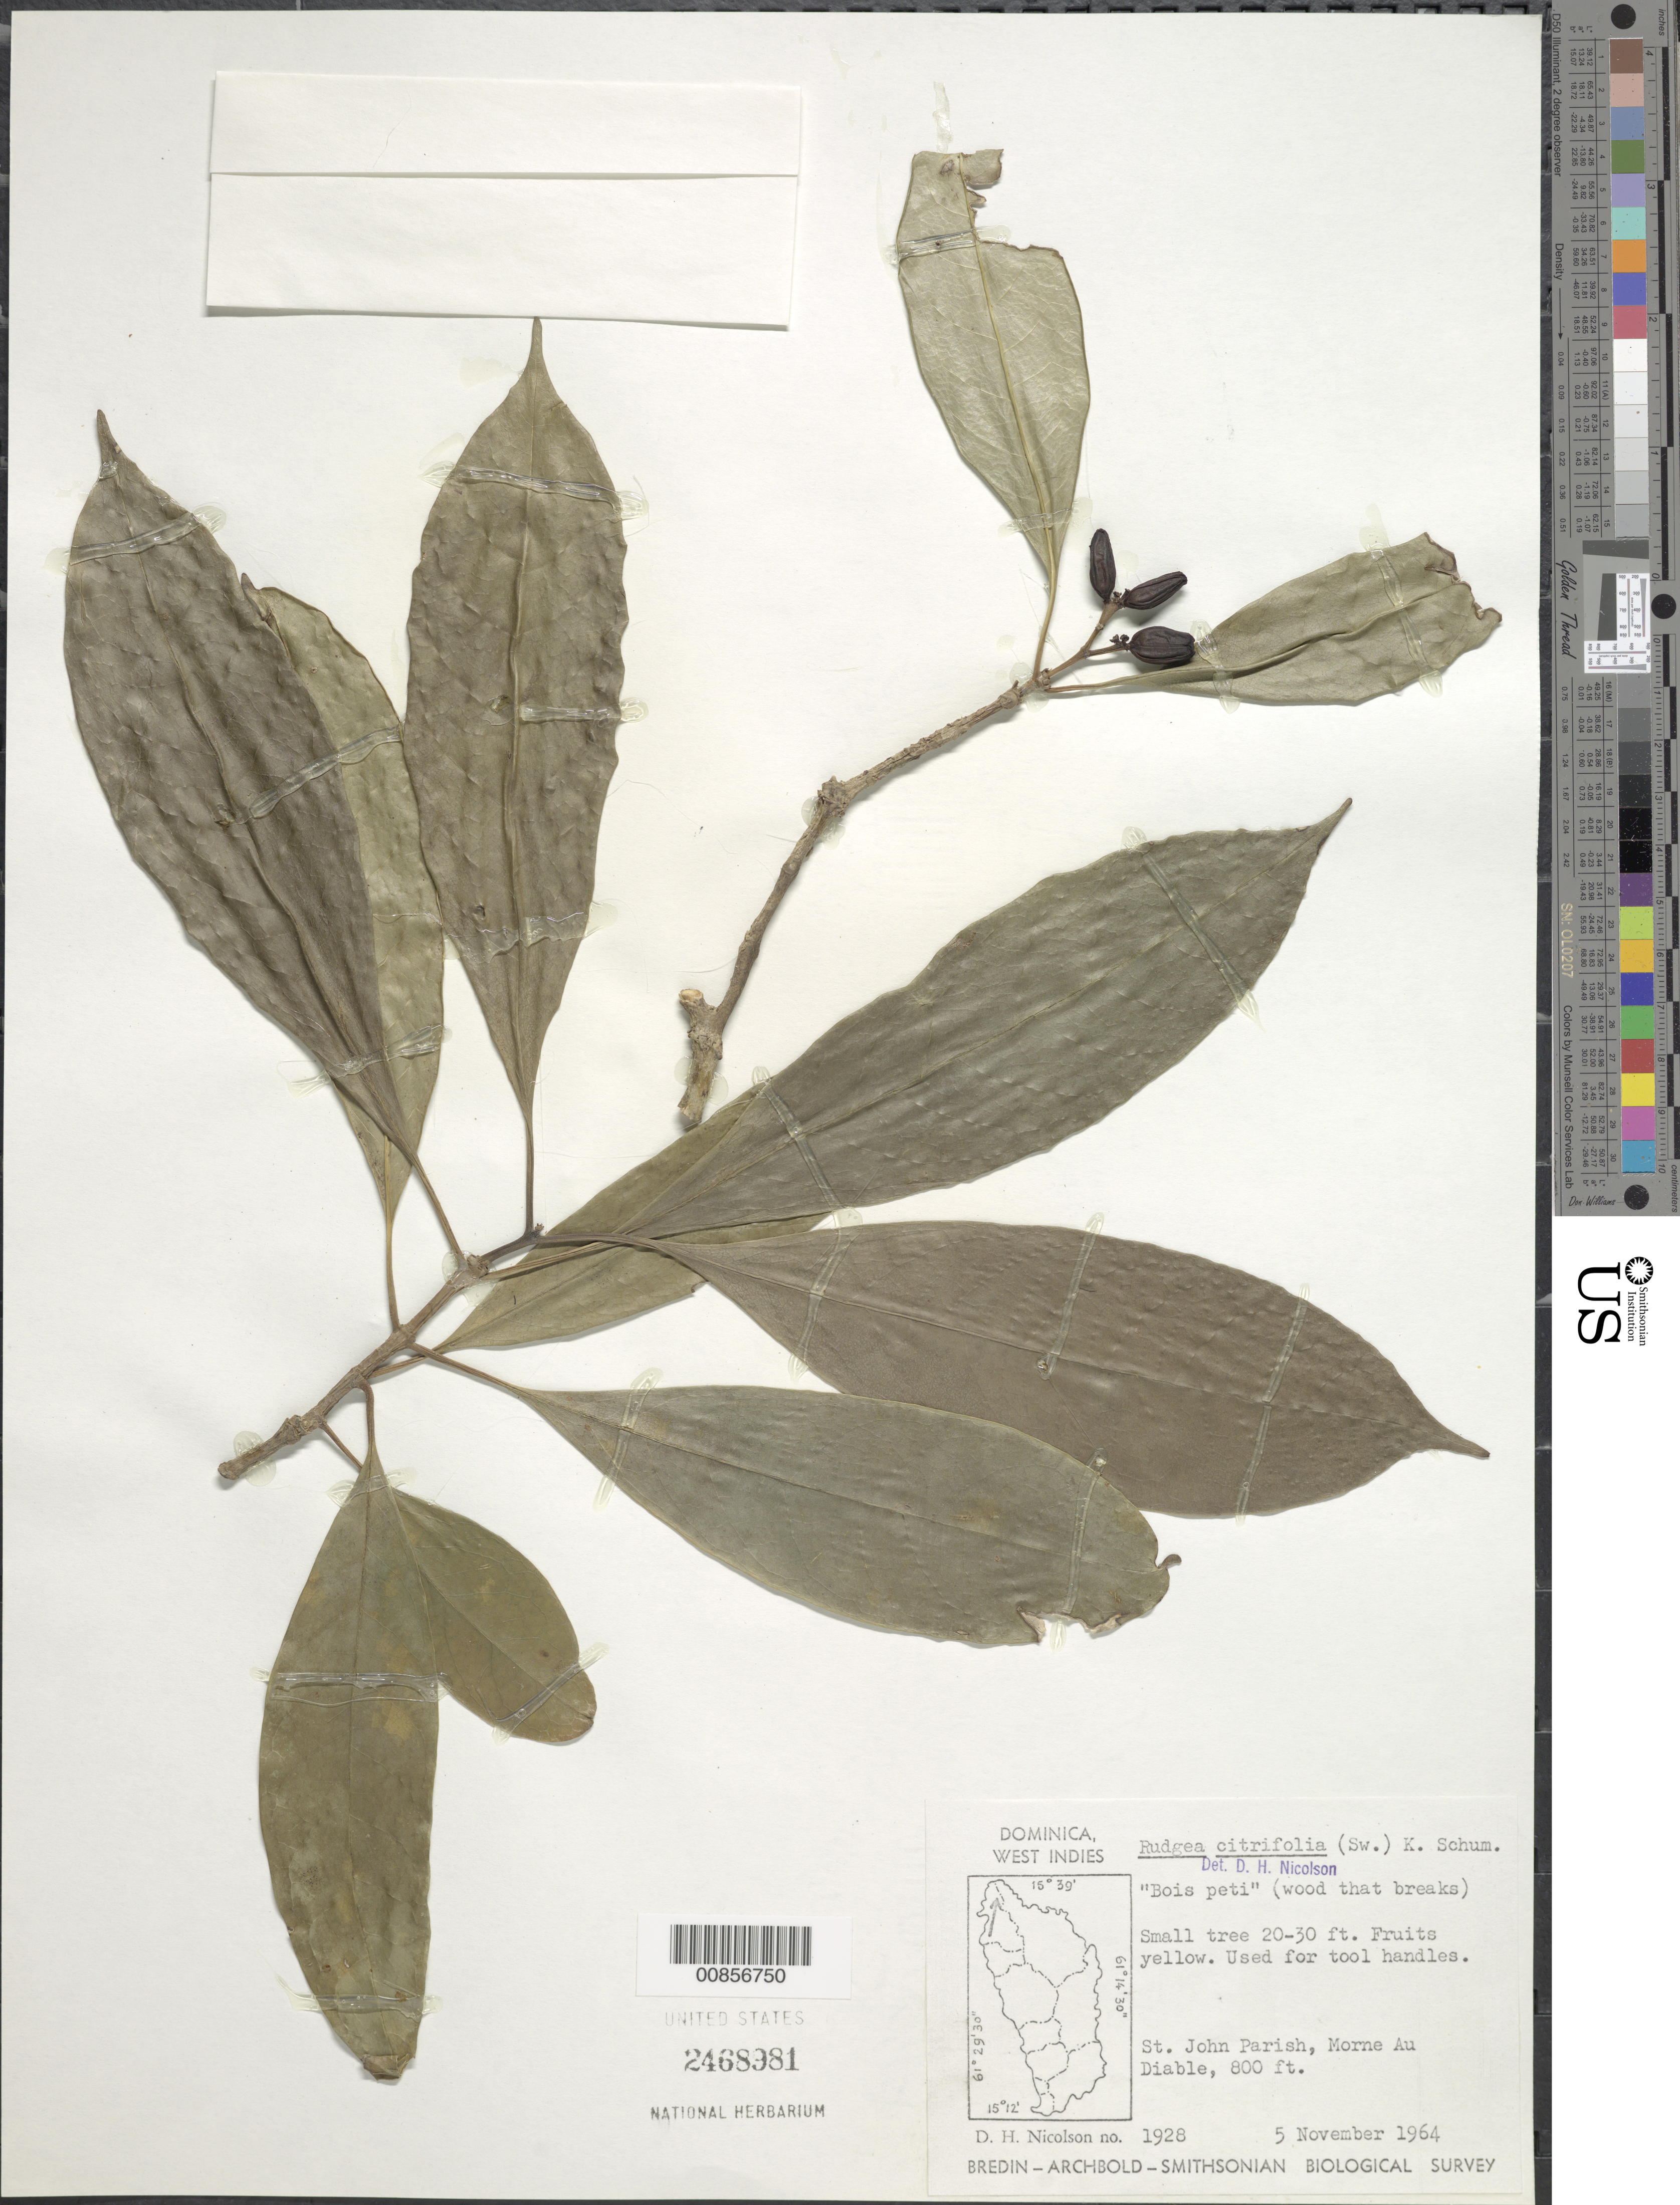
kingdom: Plantae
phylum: Tracheophyta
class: Magnoliopsida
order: Gentianales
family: Rubiaceae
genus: Rudgea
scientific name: Rudgea citrifolia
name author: (Sw.) K. Schum.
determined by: Nicolson, Dan H.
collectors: D. H. Nicolson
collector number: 1928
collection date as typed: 05 Nov 1964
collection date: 1964-11-05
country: Dominica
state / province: St. John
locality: Morne au Diable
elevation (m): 244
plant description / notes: Common name: Bois peti (wood that breaks)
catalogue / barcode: US 2468981